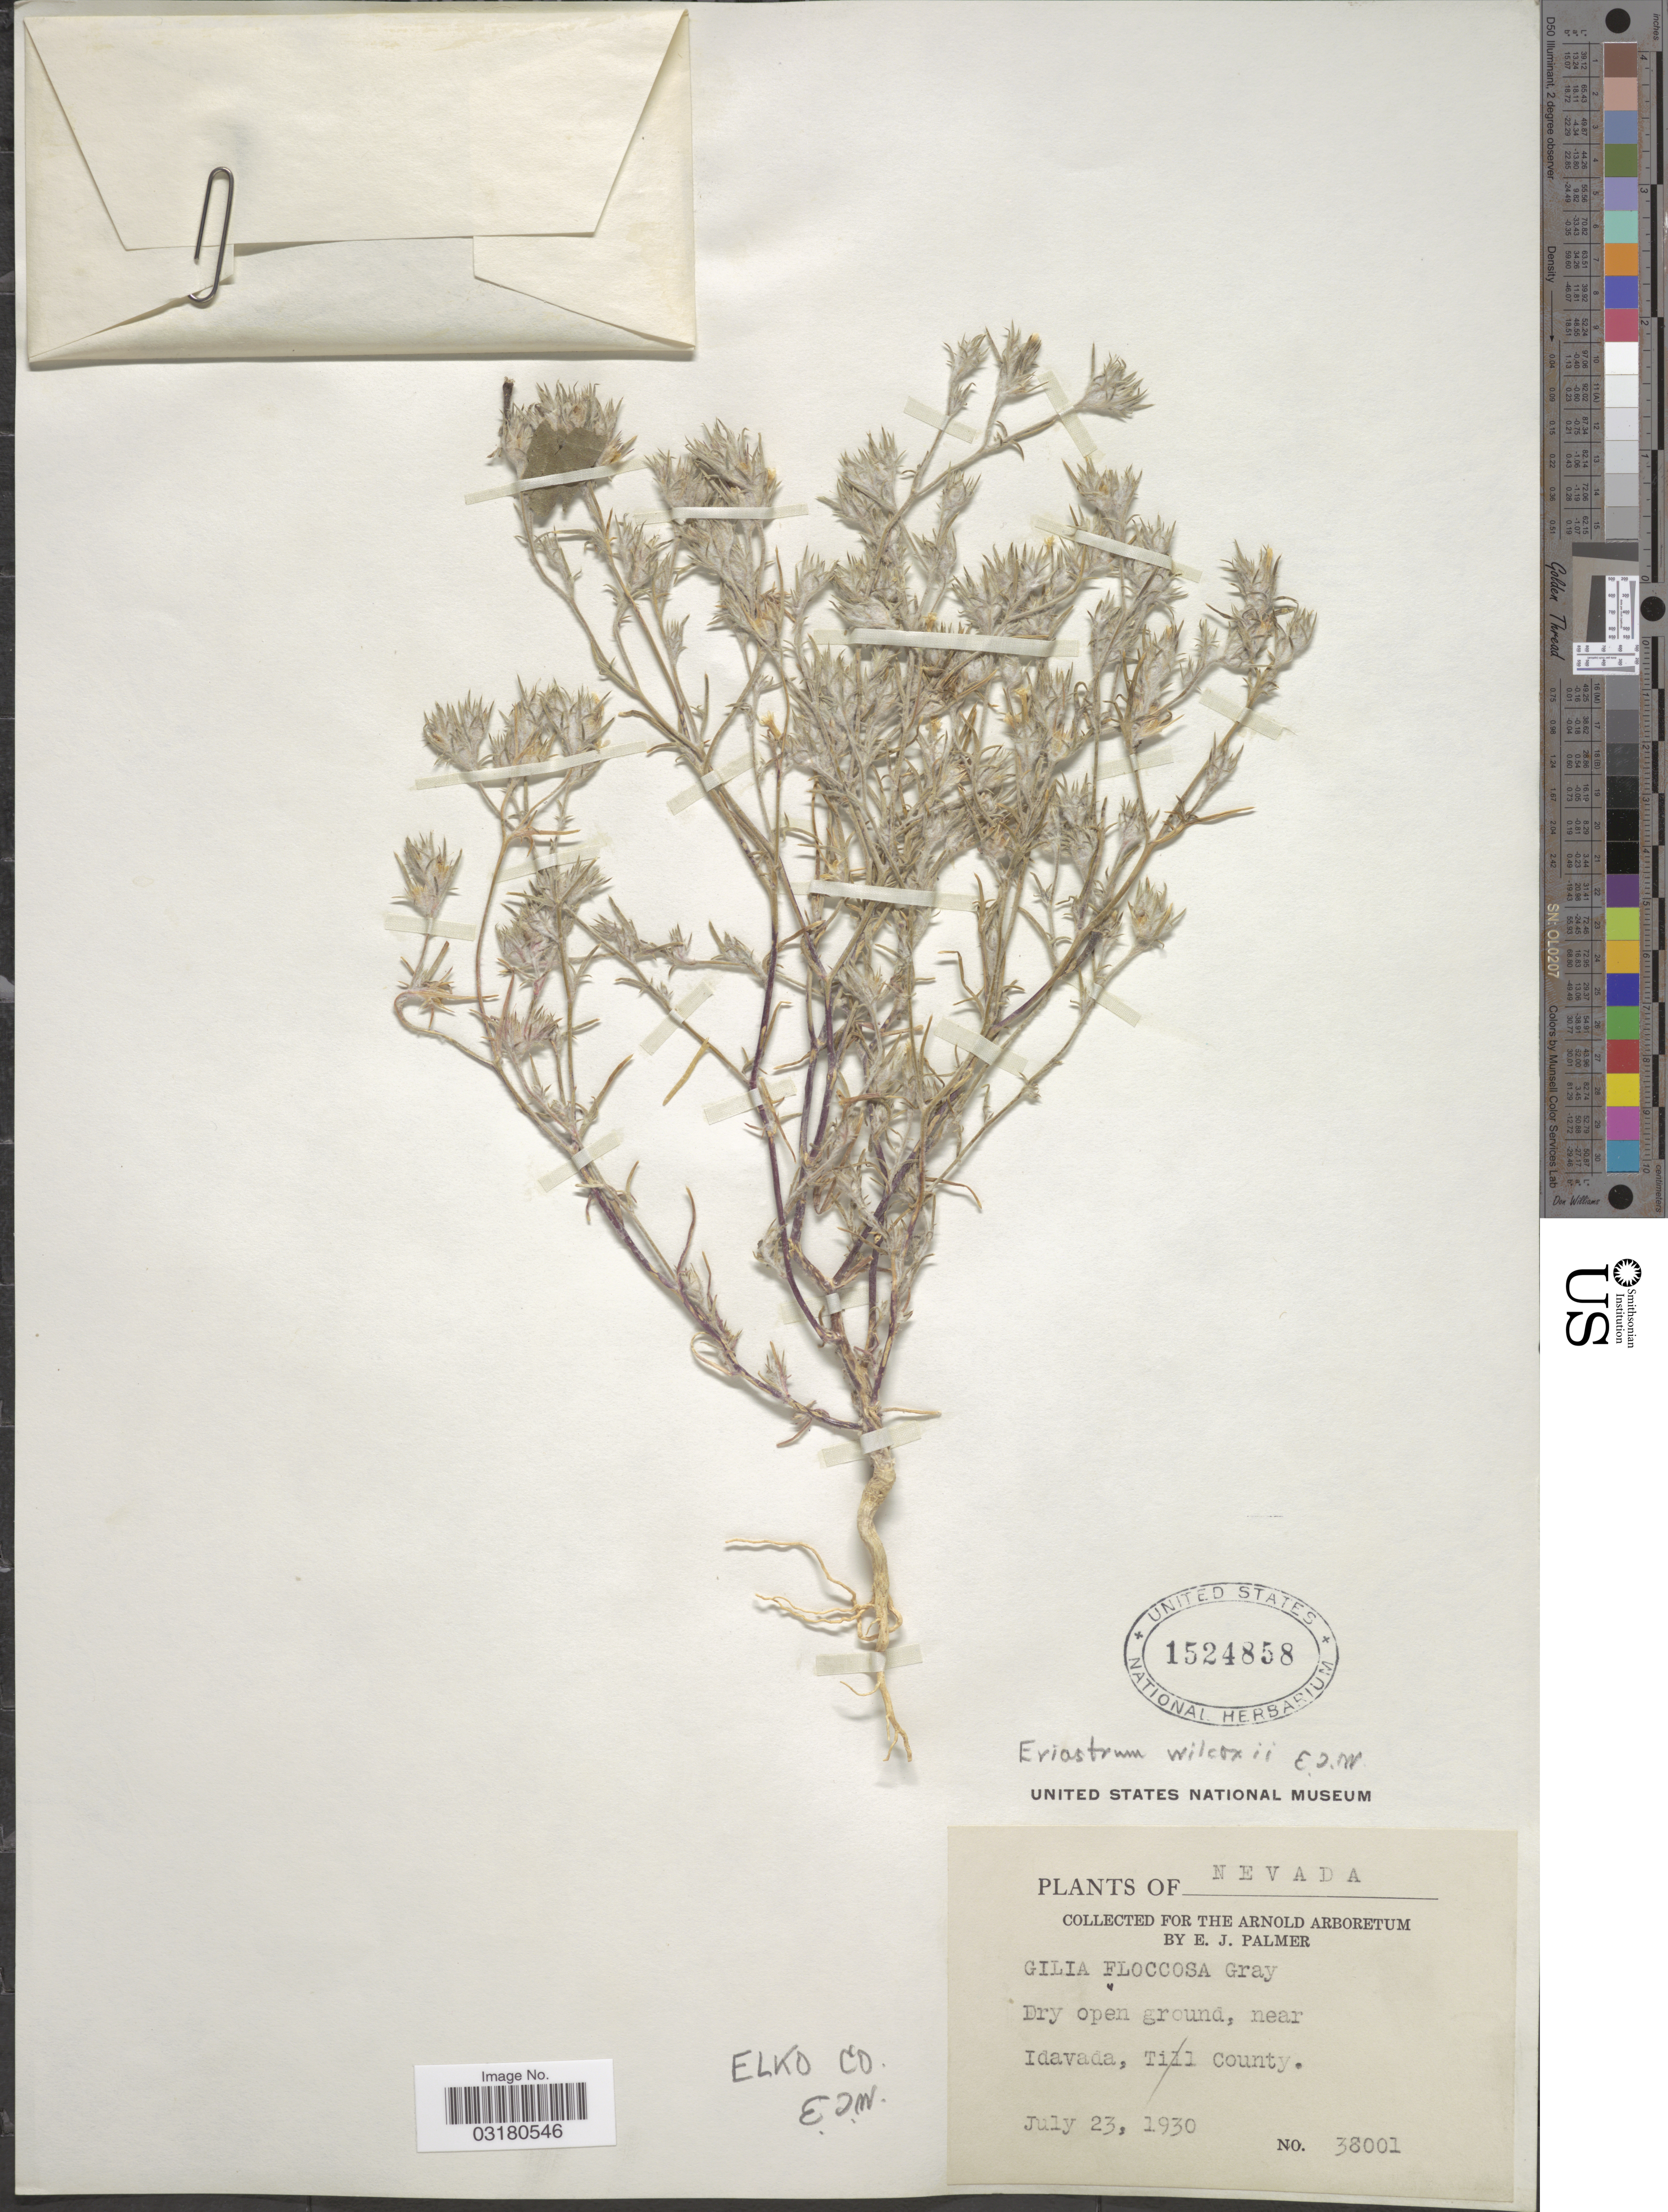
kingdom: Plantae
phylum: Tracheophyta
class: Magnoliopsida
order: Ericales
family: Polemoniaceae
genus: Eriastrum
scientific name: Eriastrum wilcoxii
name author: (A. Nelson) H. Mason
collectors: E. J. Palmer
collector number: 38001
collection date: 1930-07-23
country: United States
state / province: Nevada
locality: Near Idavada, Till County. Elko Co.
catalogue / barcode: US 1524858